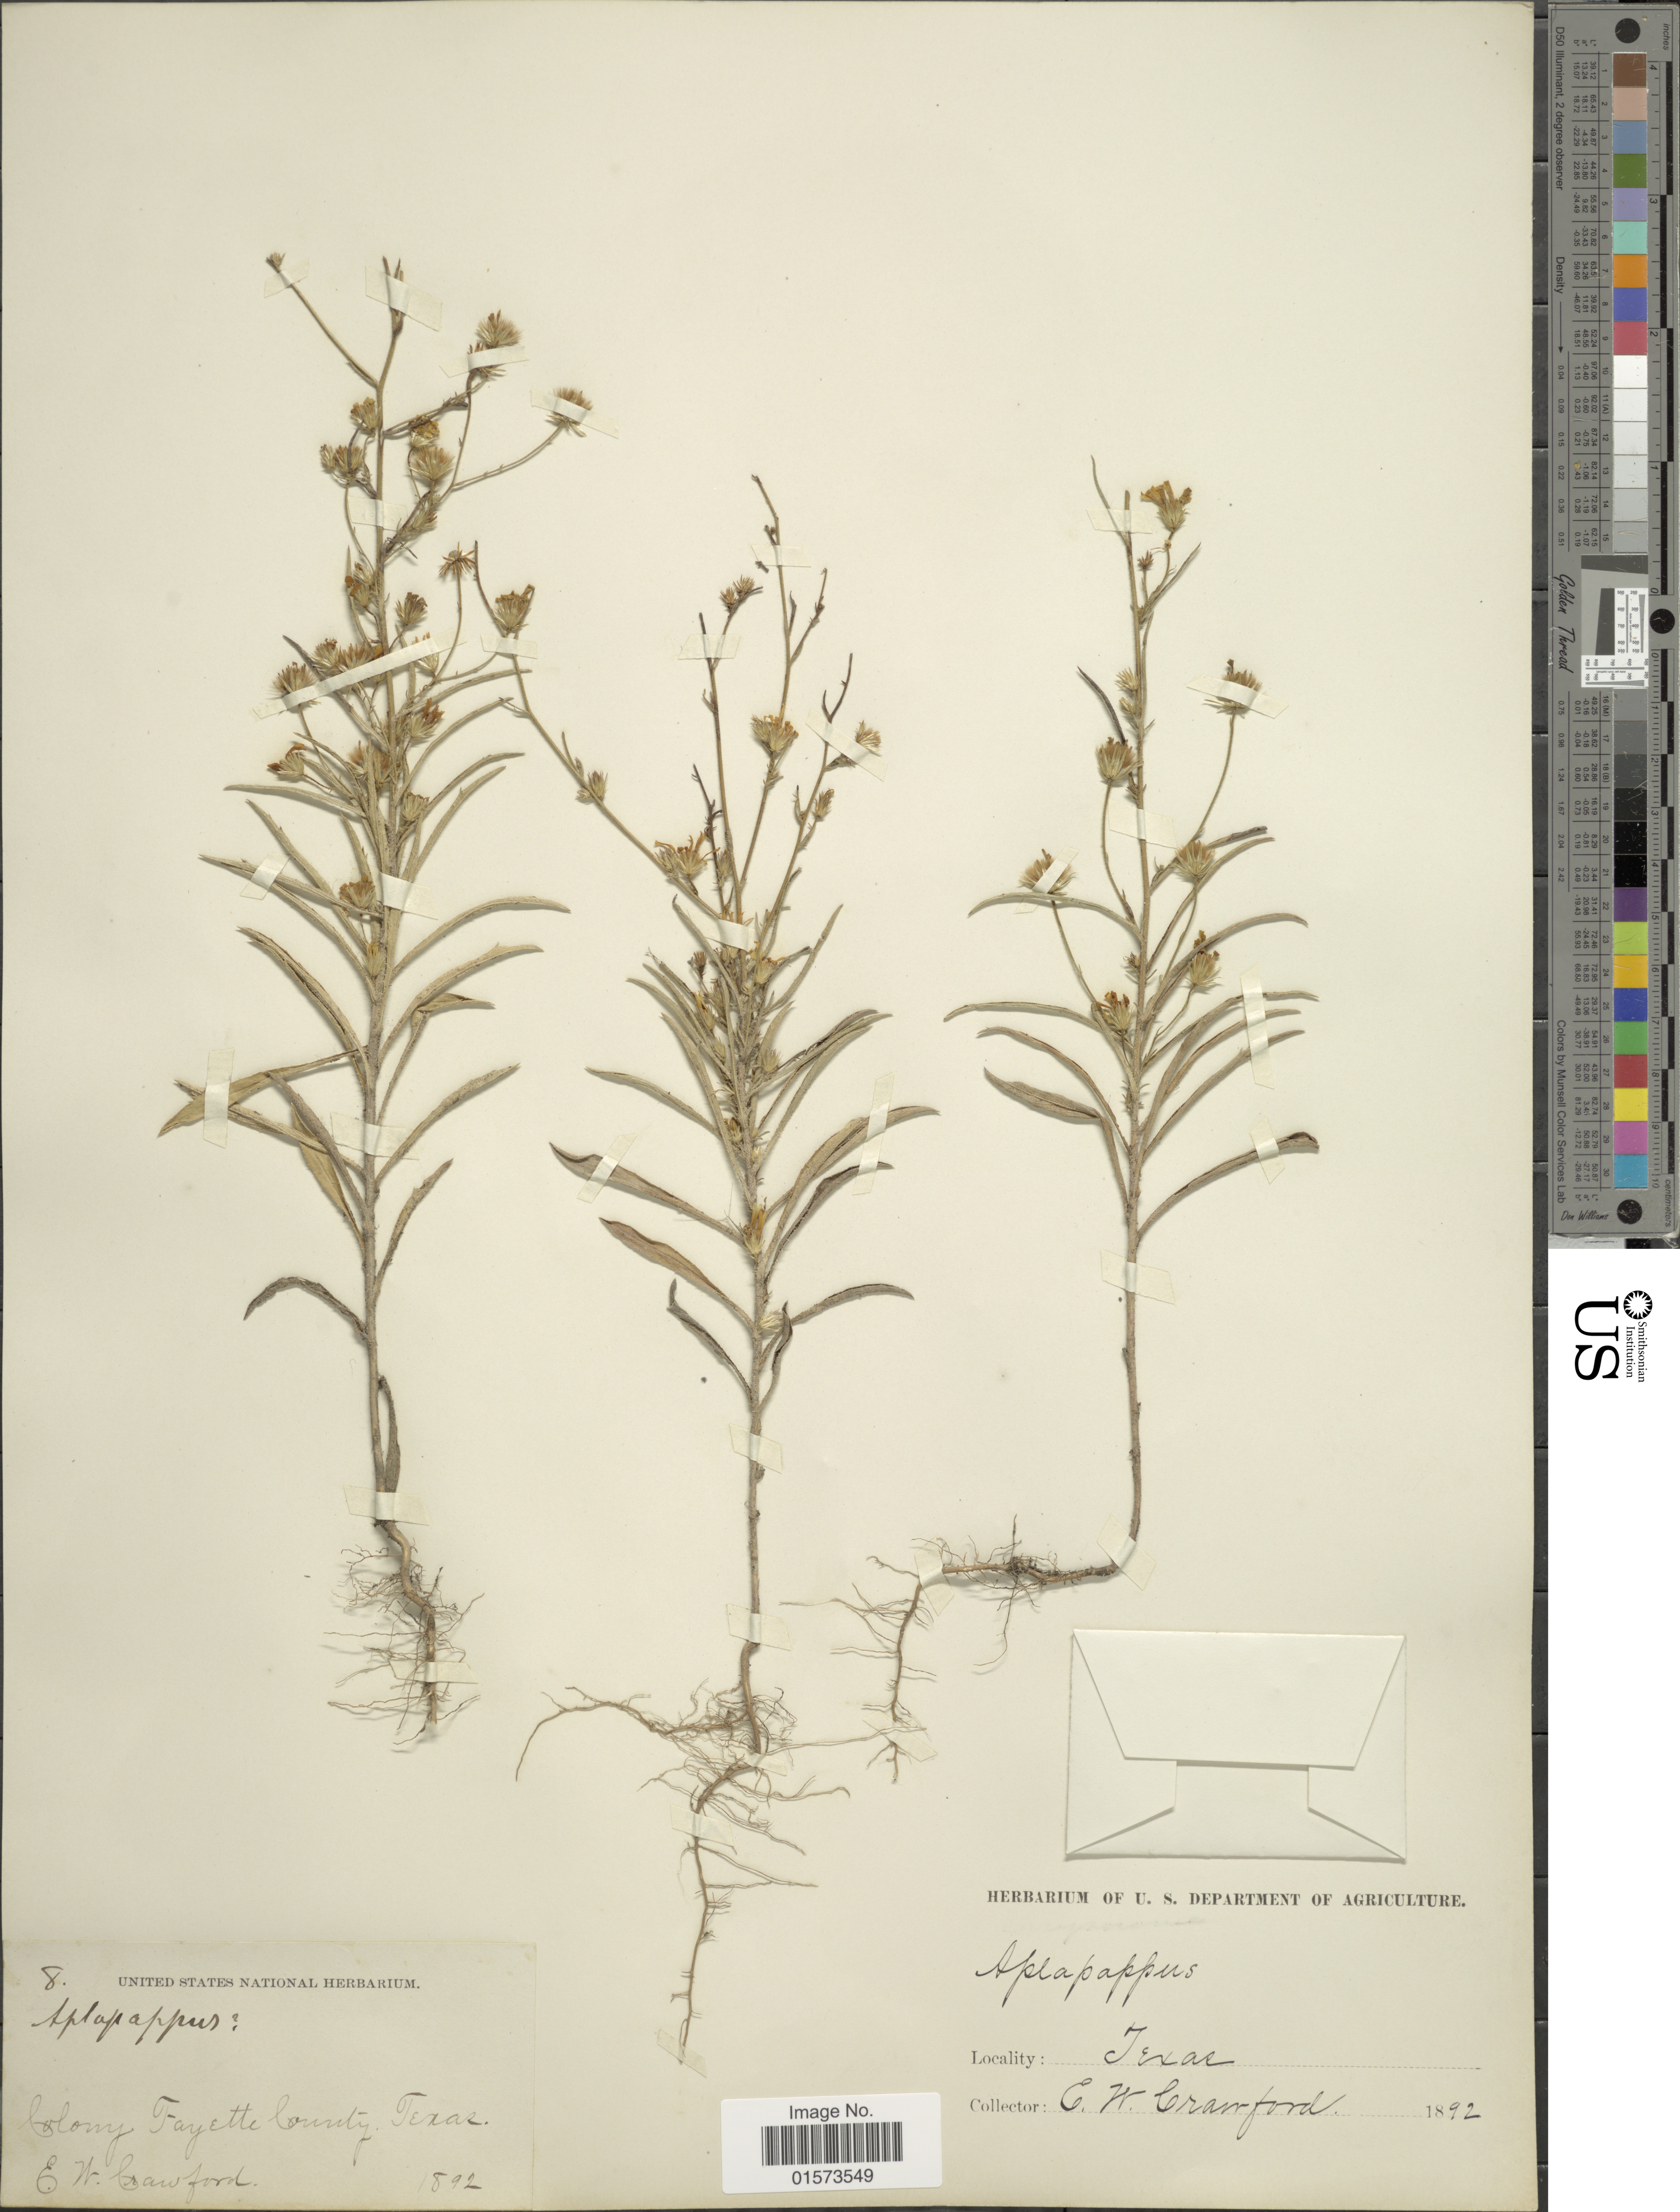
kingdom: Plantae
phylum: Tracheophyta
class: Magnoliopsida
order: Asterales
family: Asteraceae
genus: Croptilon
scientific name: Croptilon divaricatum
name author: (Nutt.) Raf.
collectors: E. Crawford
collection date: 1892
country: United States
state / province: Texas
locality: Colony Fayette County